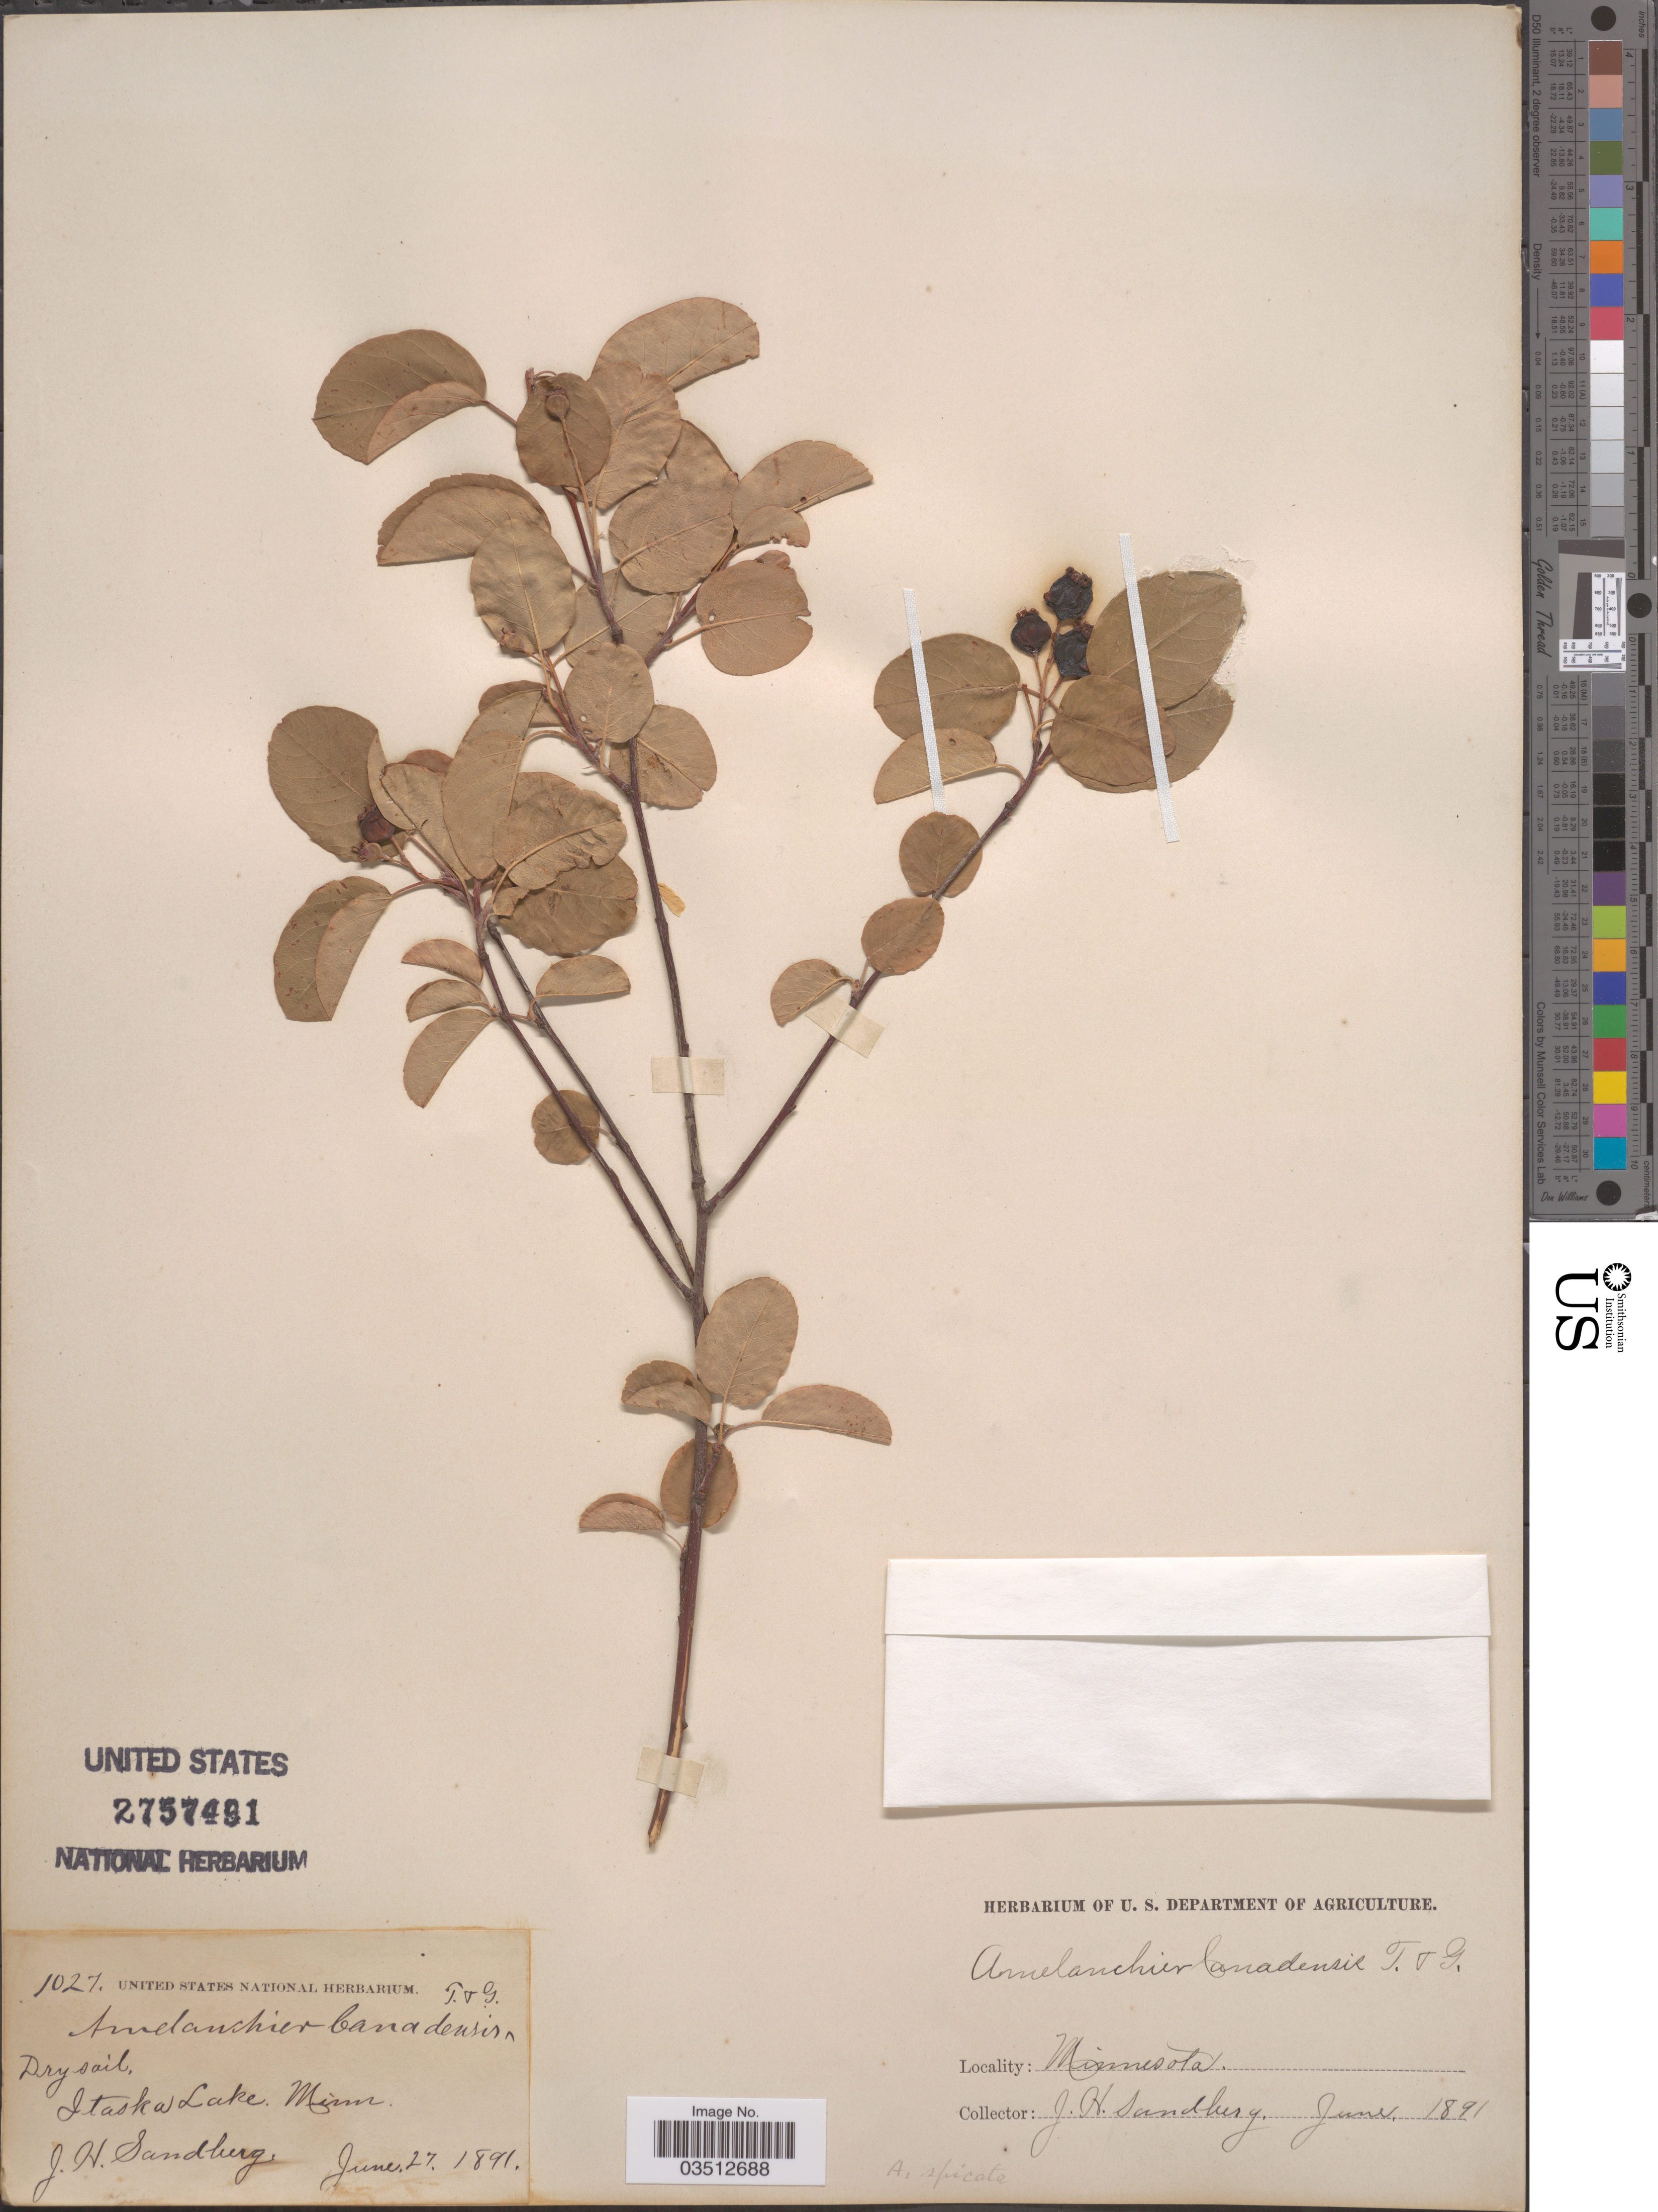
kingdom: Plantae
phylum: Tracheophyta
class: Magnoliopsida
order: Rosales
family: Rosaceae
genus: Amelanchier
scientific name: Amelanchier x spicata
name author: (Lam.) K. Koch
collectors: J. H. Sandberg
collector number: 1027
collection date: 1891-06-27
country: United States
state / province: Minnesota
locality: Itaska Lake.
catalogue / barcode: US 2757491